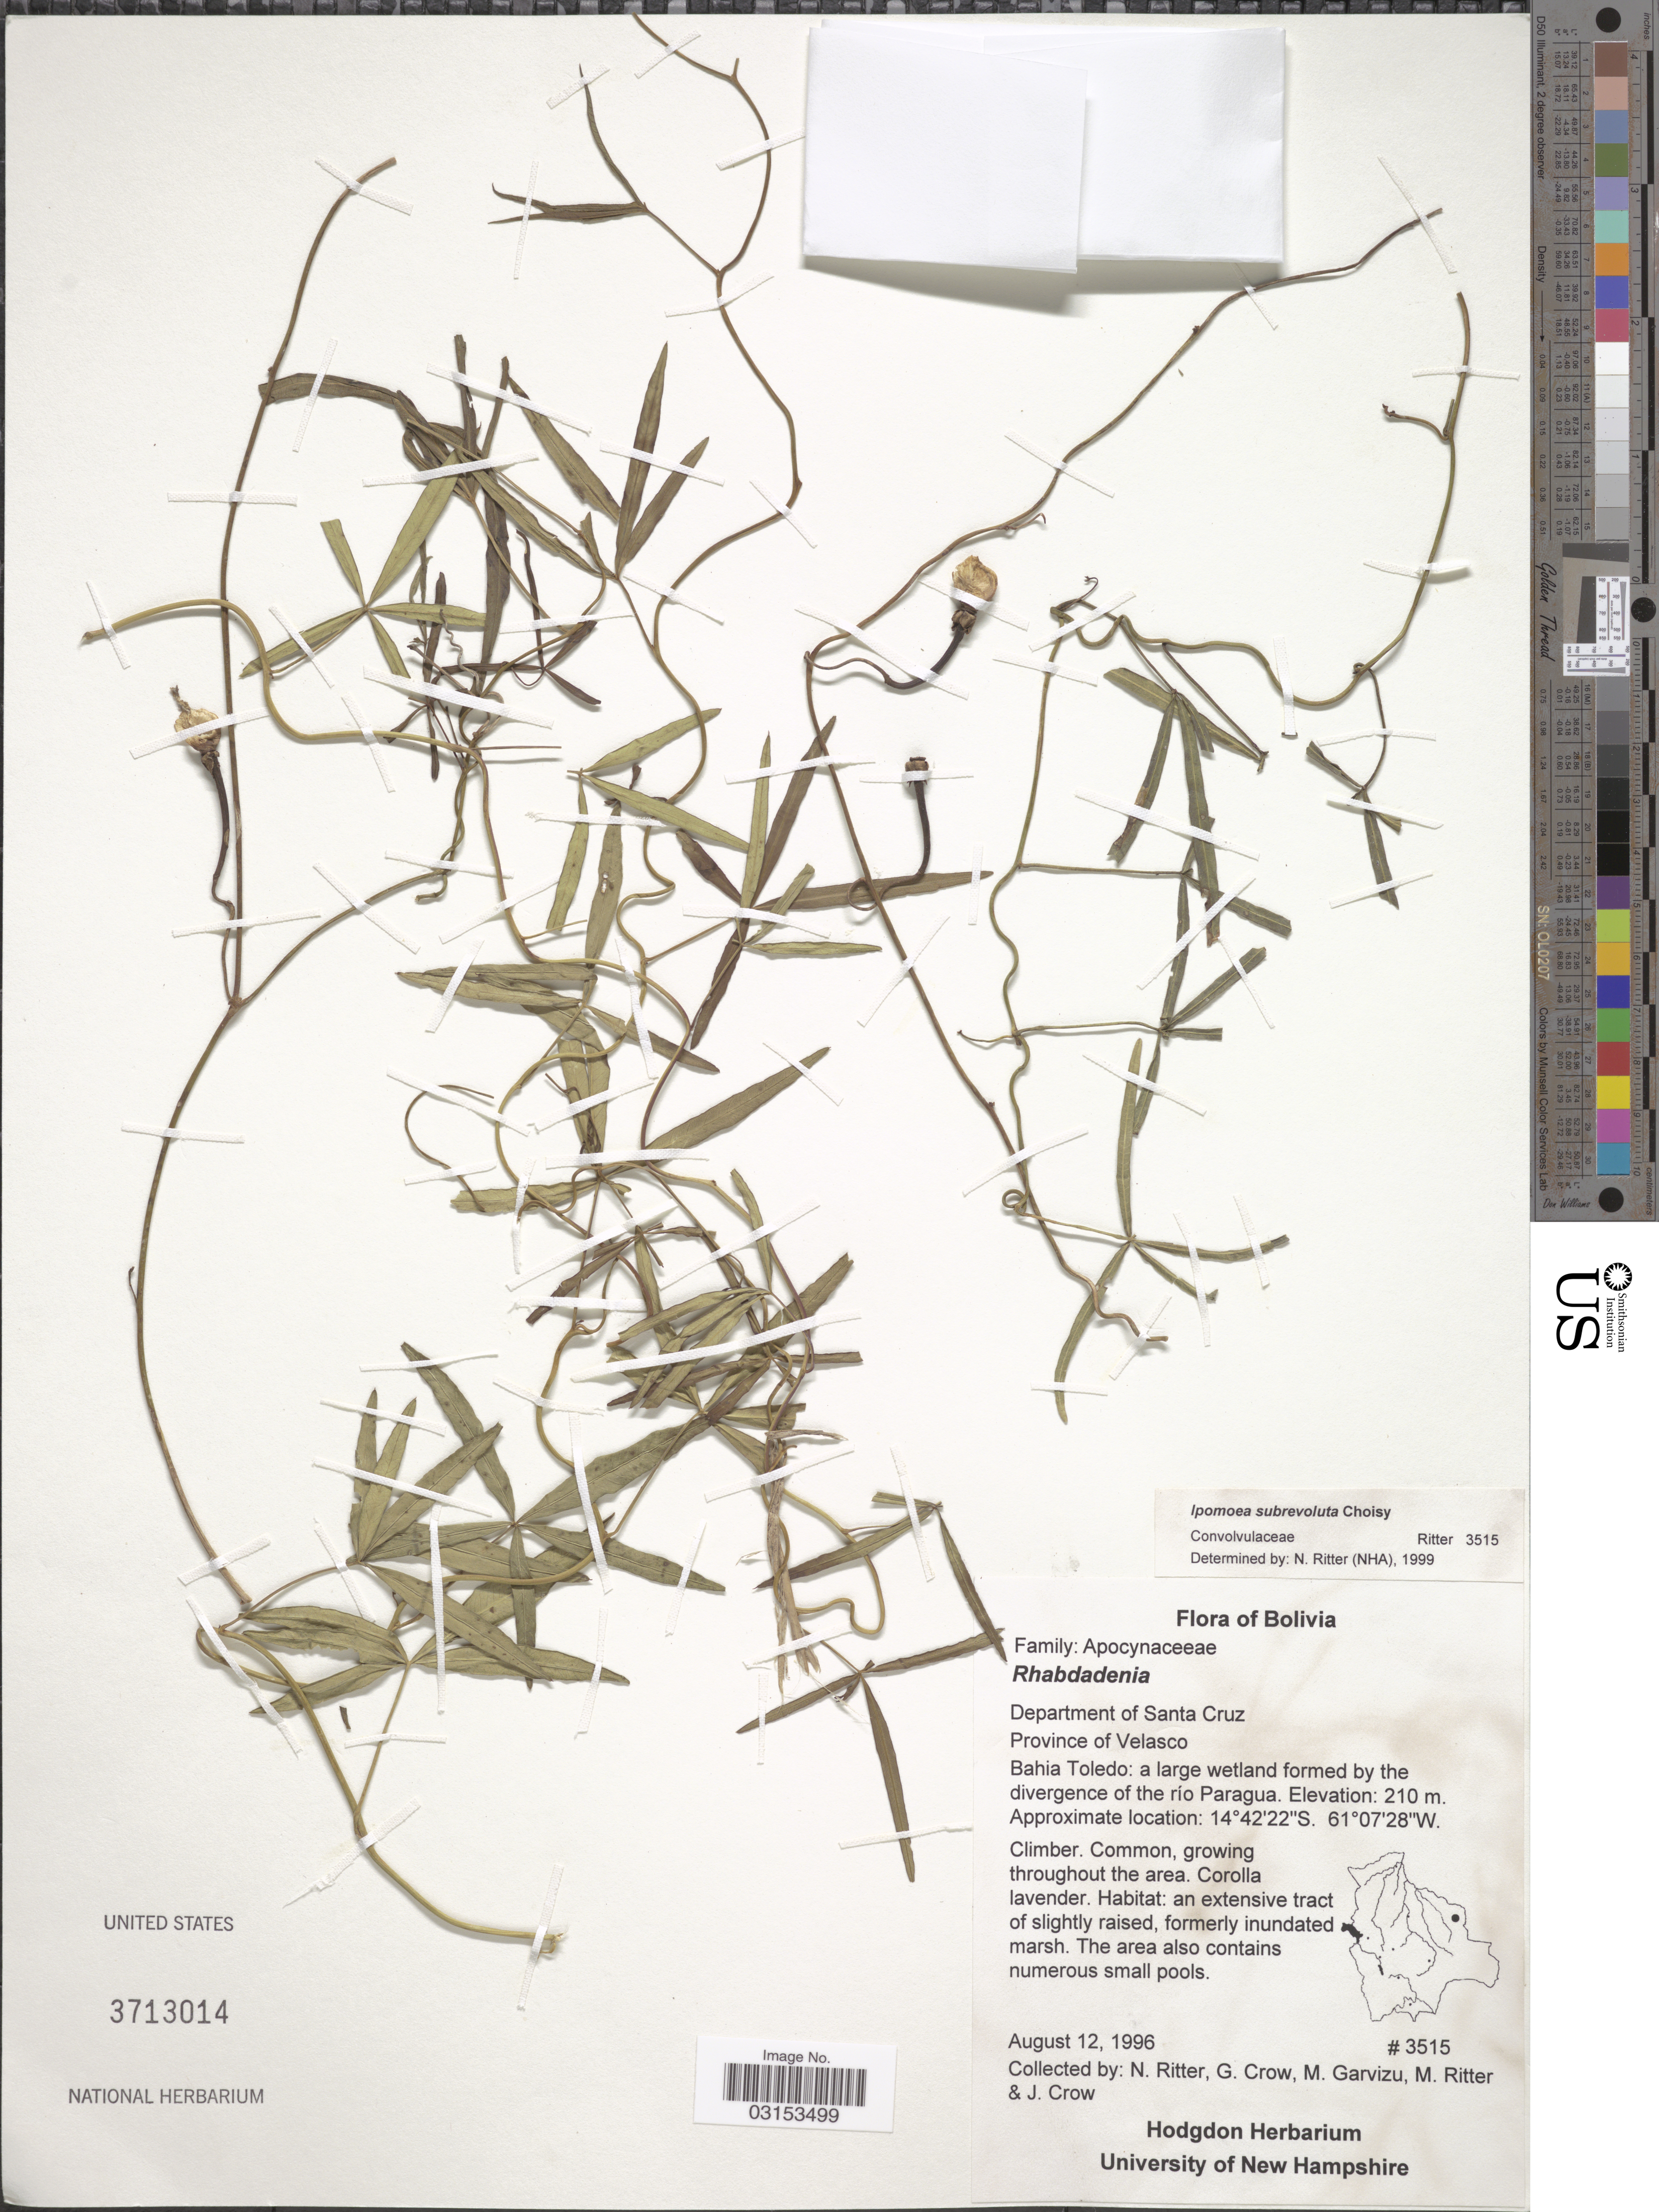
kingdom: Plantae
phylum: Tracheophyta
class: Magnoliopsida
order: Solanales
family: Convolvulaceae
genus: Ipomoea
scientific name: Ipomoea subrevoluta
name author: Choisy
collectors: N. Ritter, G. Crow, M. Garvizu, M. Ritter & J. Crow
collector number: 3515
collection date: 1996-08-12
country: Bolivia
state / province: Santa Cruz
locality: Department of Santa Cruz. Province of Velasco. Bahia Toledo: a large wetland formed by the divergence of the río Paragua.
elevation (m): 210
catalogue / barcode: US 3713014